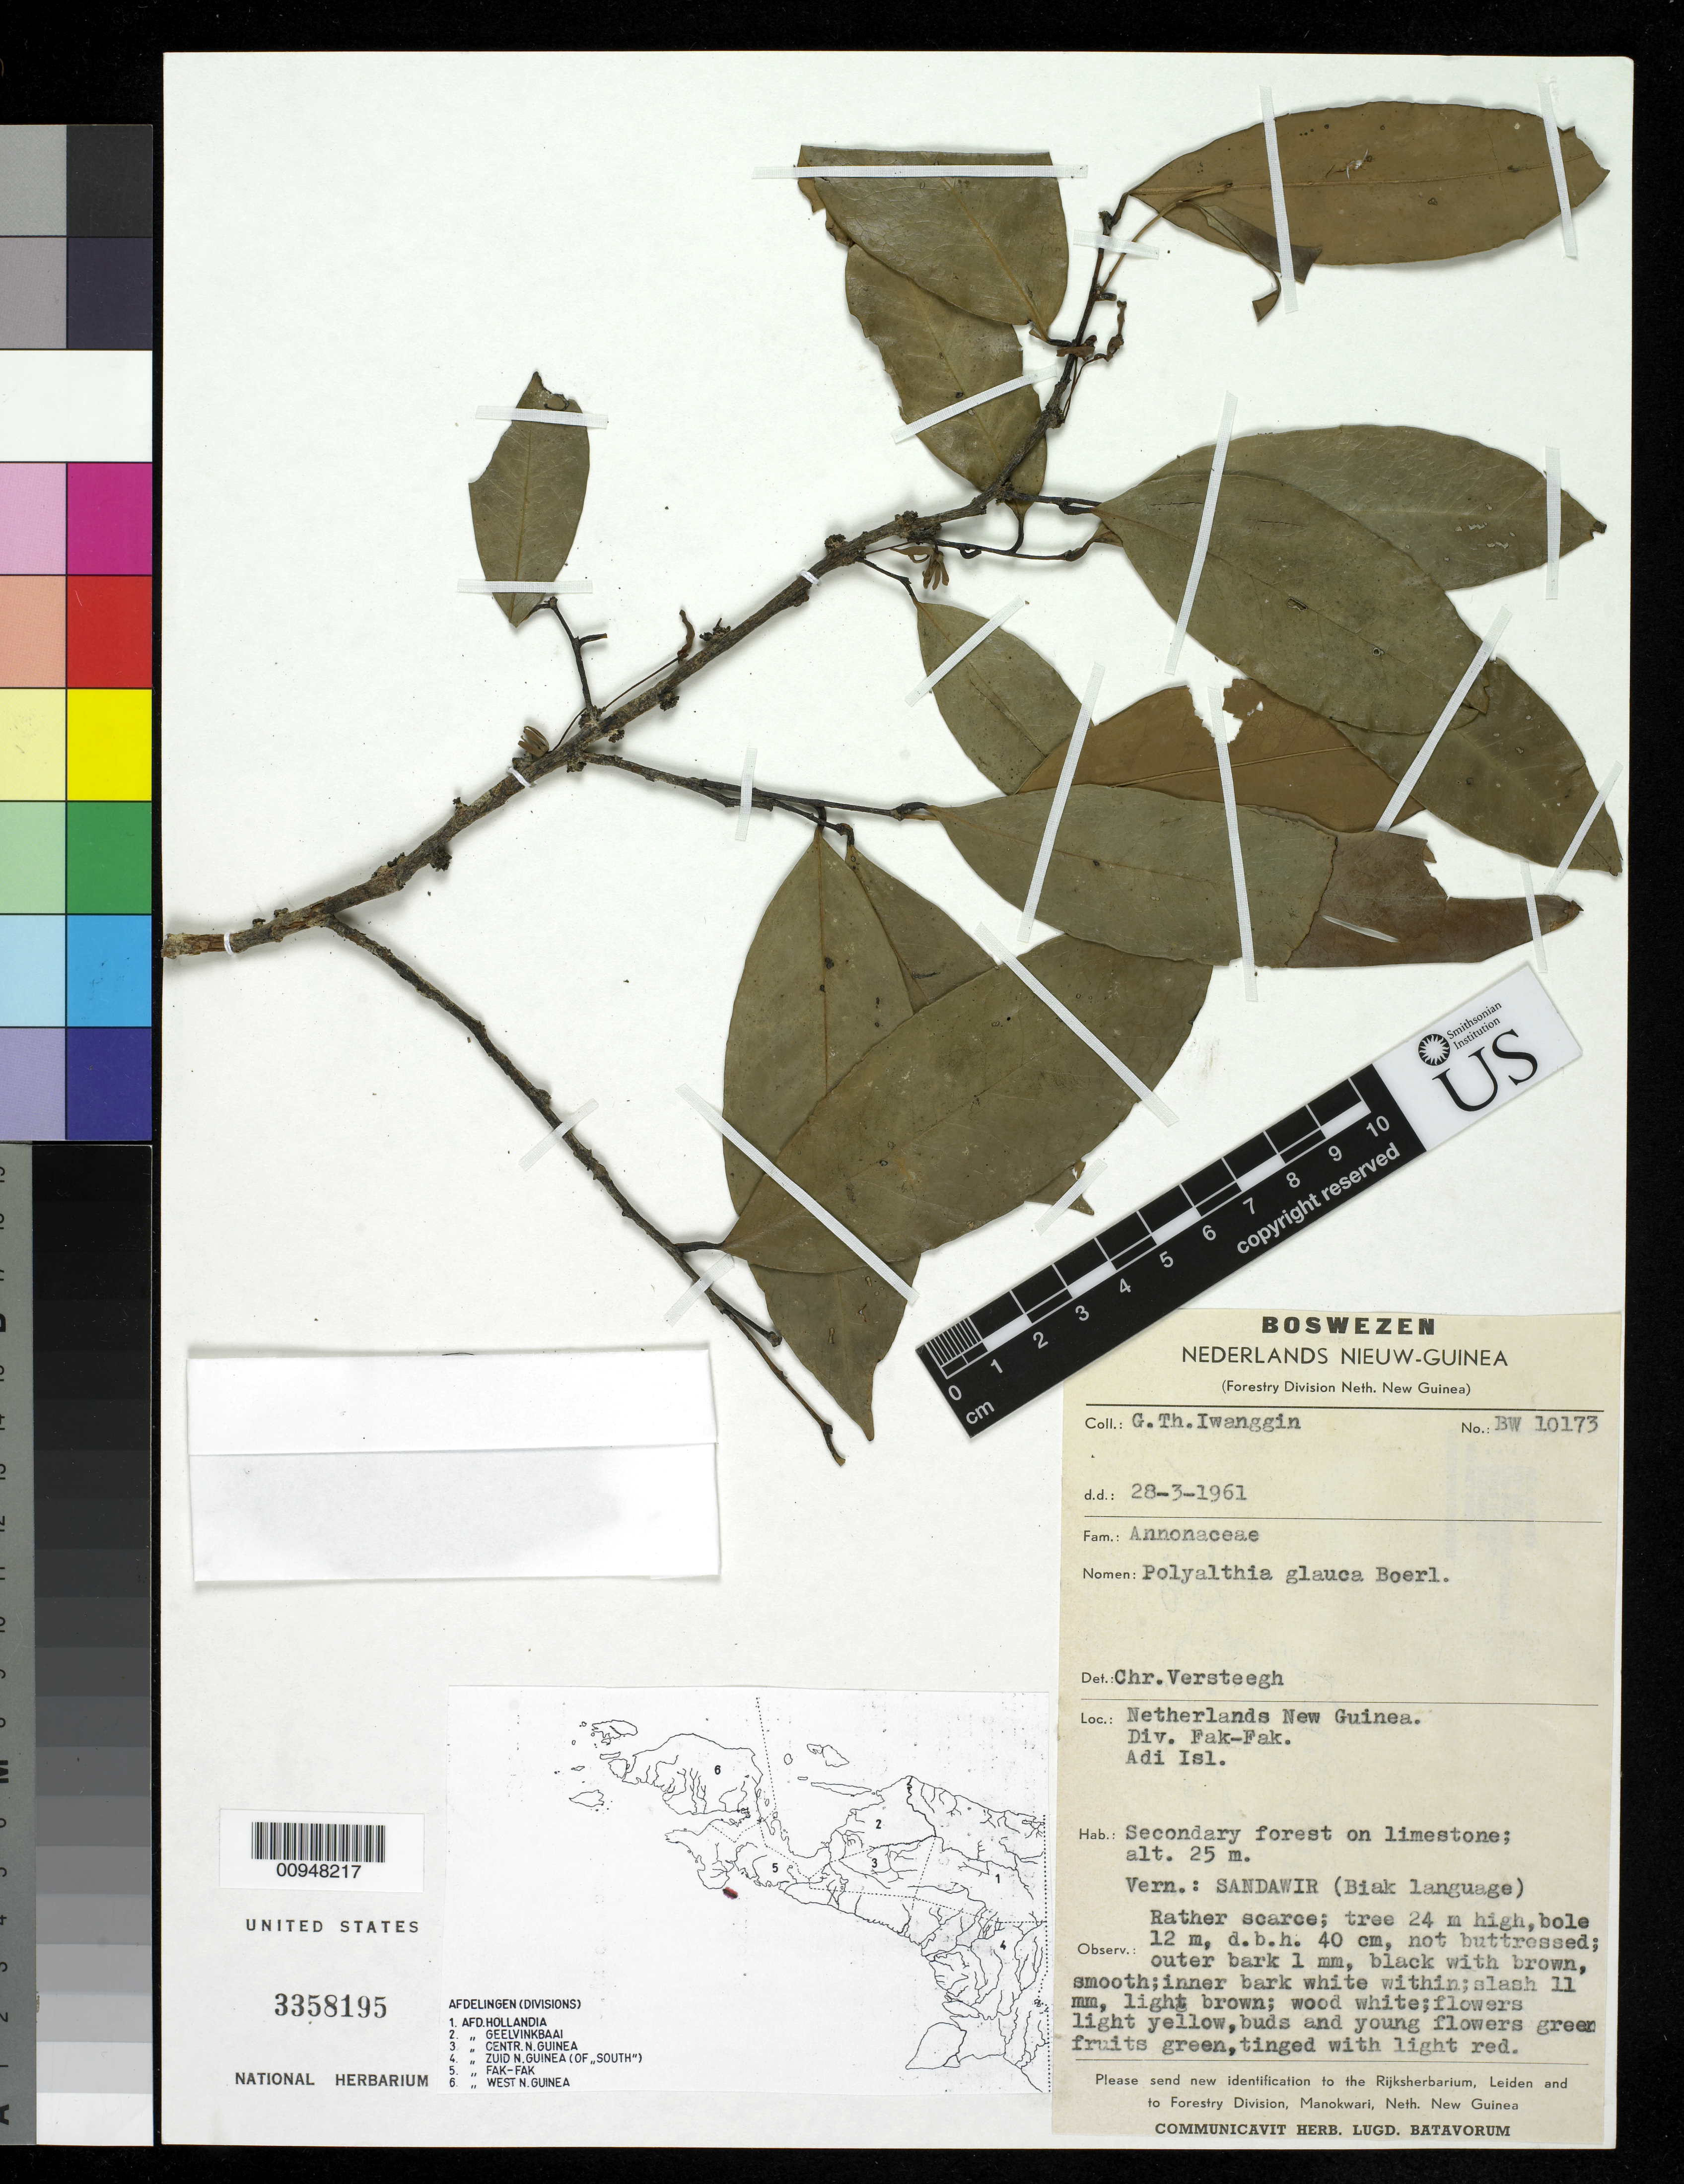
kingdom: Plantae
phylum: Tracheophyta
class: Magnoliopsida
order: Magnoliales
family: Annonaceae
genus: Maasia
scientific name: Maasia glauca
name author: (Hassk.) Mols et al.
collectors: G. Iwanggin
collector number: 10173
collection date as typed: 28 Mar 1961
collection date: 1961-03-28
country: Indonesia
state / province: Papua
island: New Guinea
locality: Adi Island, Fak Fak Division. Irian Barat.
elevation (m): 25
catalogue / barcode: US 3358195